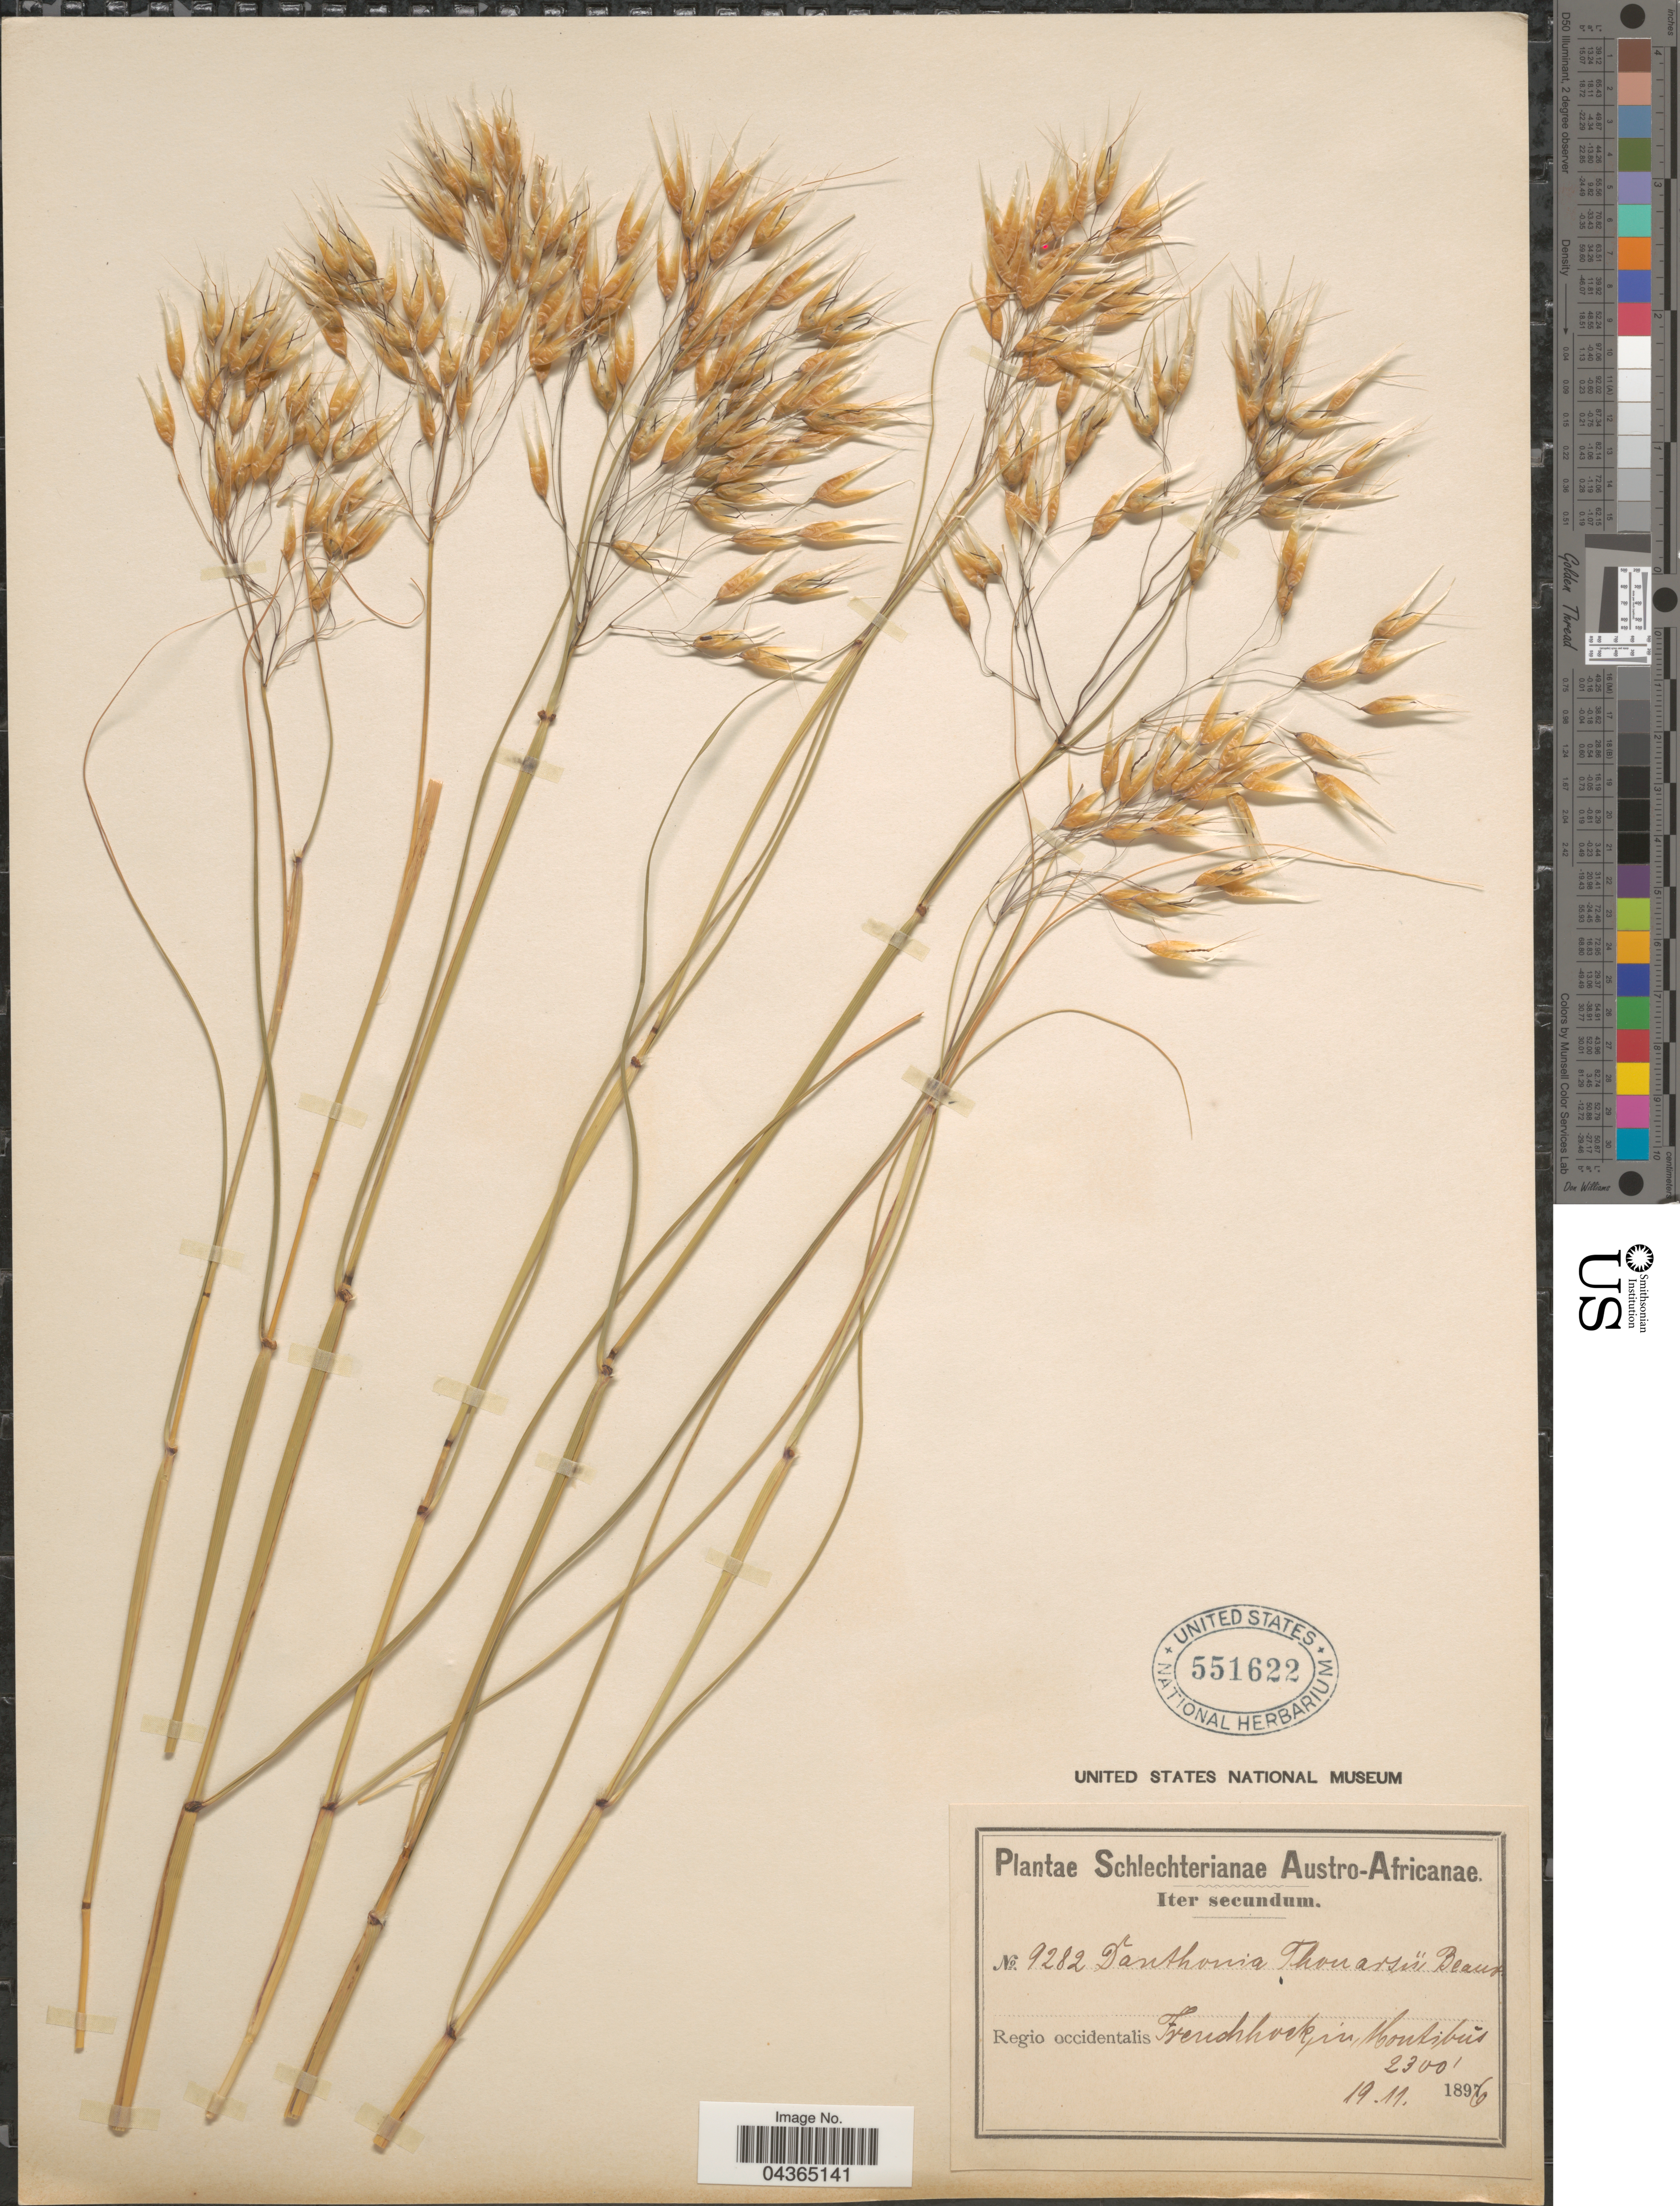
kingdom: Plantae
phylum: Tracheophyta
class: Liliopsida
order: Poales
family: Poaceae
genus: Pentameris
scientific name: Pentameris thuarii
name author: P. Beauv.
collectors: Schlechter, --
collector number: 9282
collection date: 1896-11-19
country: South Africa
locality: Austro-Africanae. Regio occidentalis Frenchhoek, in Montibus.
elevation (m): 701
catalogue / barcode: US 551622